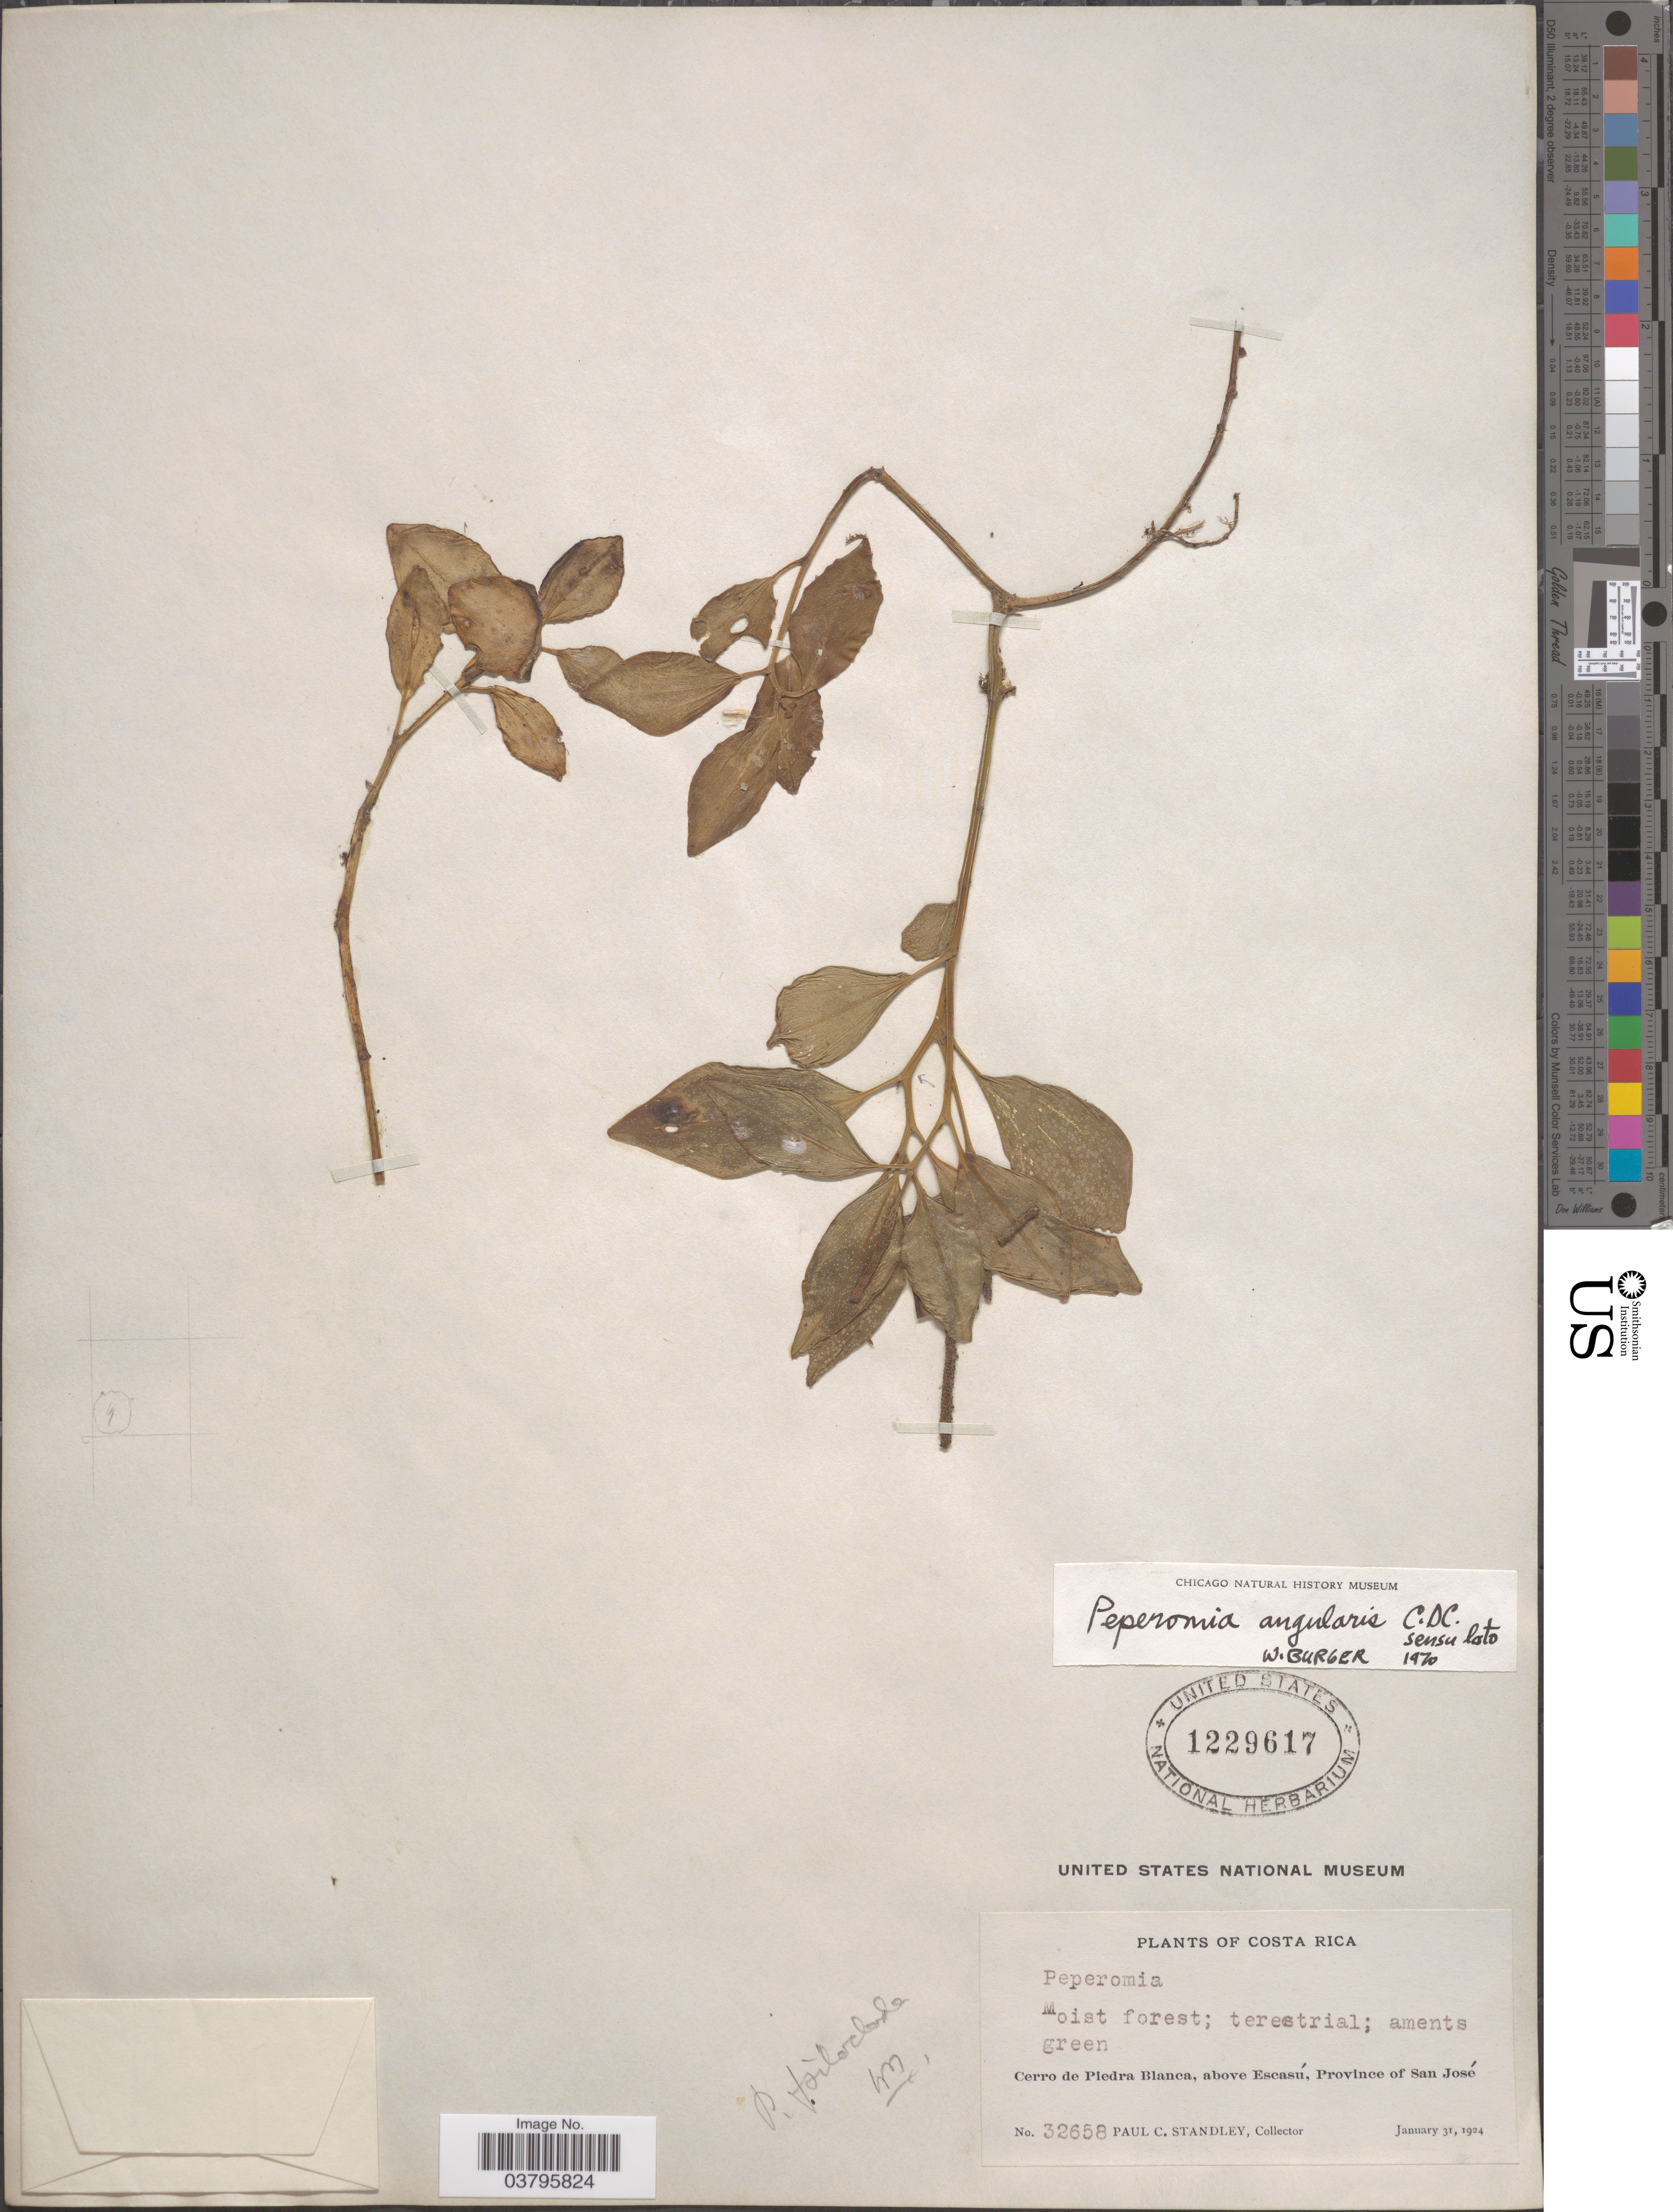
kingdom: Plantae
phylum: Tracheophyta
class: Magnoliopsida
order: Piperales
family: Piperaceae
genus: Peperomia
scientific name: Peperomia san-joseana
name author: C. DC.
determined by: Jiménez, José Estaban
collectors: P. C. Standley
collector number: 32658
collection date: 1924-01-31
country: Costa Rica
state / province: San José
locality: Cerro de Piedra Blanca, above Escasú.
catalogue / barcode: US 1229617